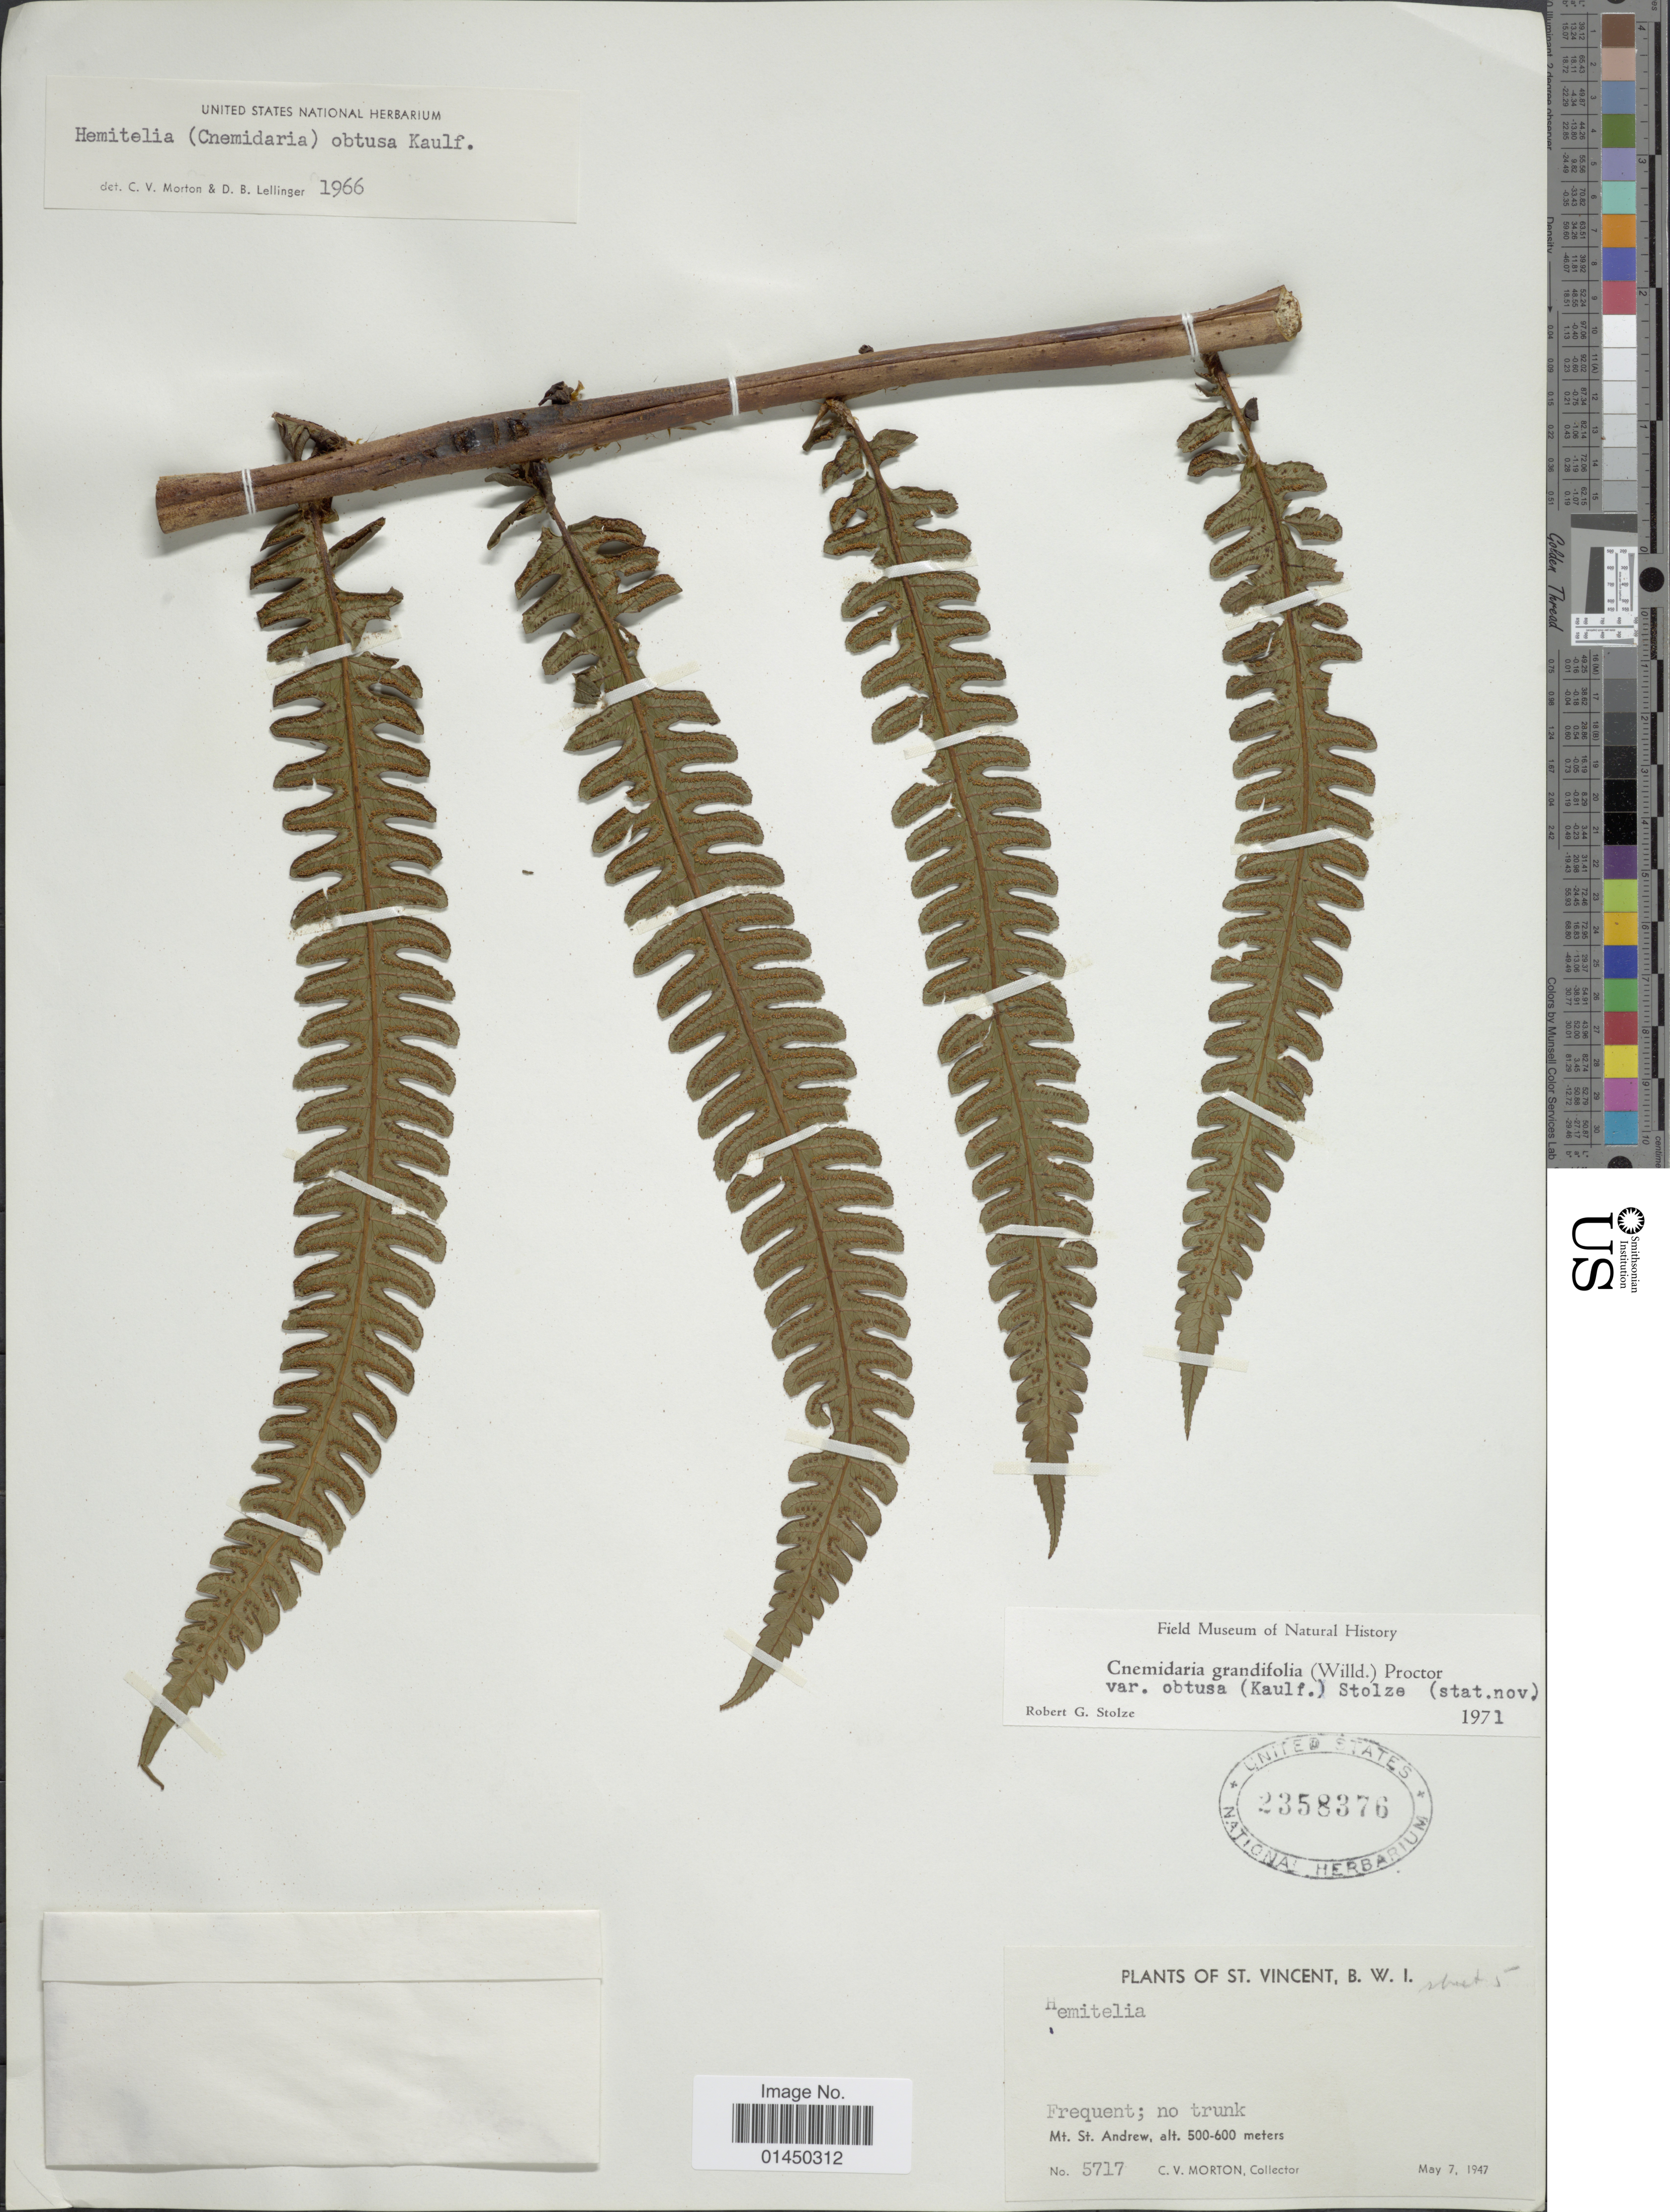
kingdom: Plantae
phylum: Tracheophyta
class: Polypodiopsida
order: Cyatheales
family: Cyatheaceae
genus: Cyathea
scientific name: Cyathea grandifolia var. obtusa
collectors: C. V. Morton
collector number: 5717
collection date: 1947-05-07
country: St. Vincent - Grenadines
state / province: Saint Andrew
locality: St. Vincent, Mt. St. Andrew.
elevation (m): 500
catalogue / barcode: US 2358376